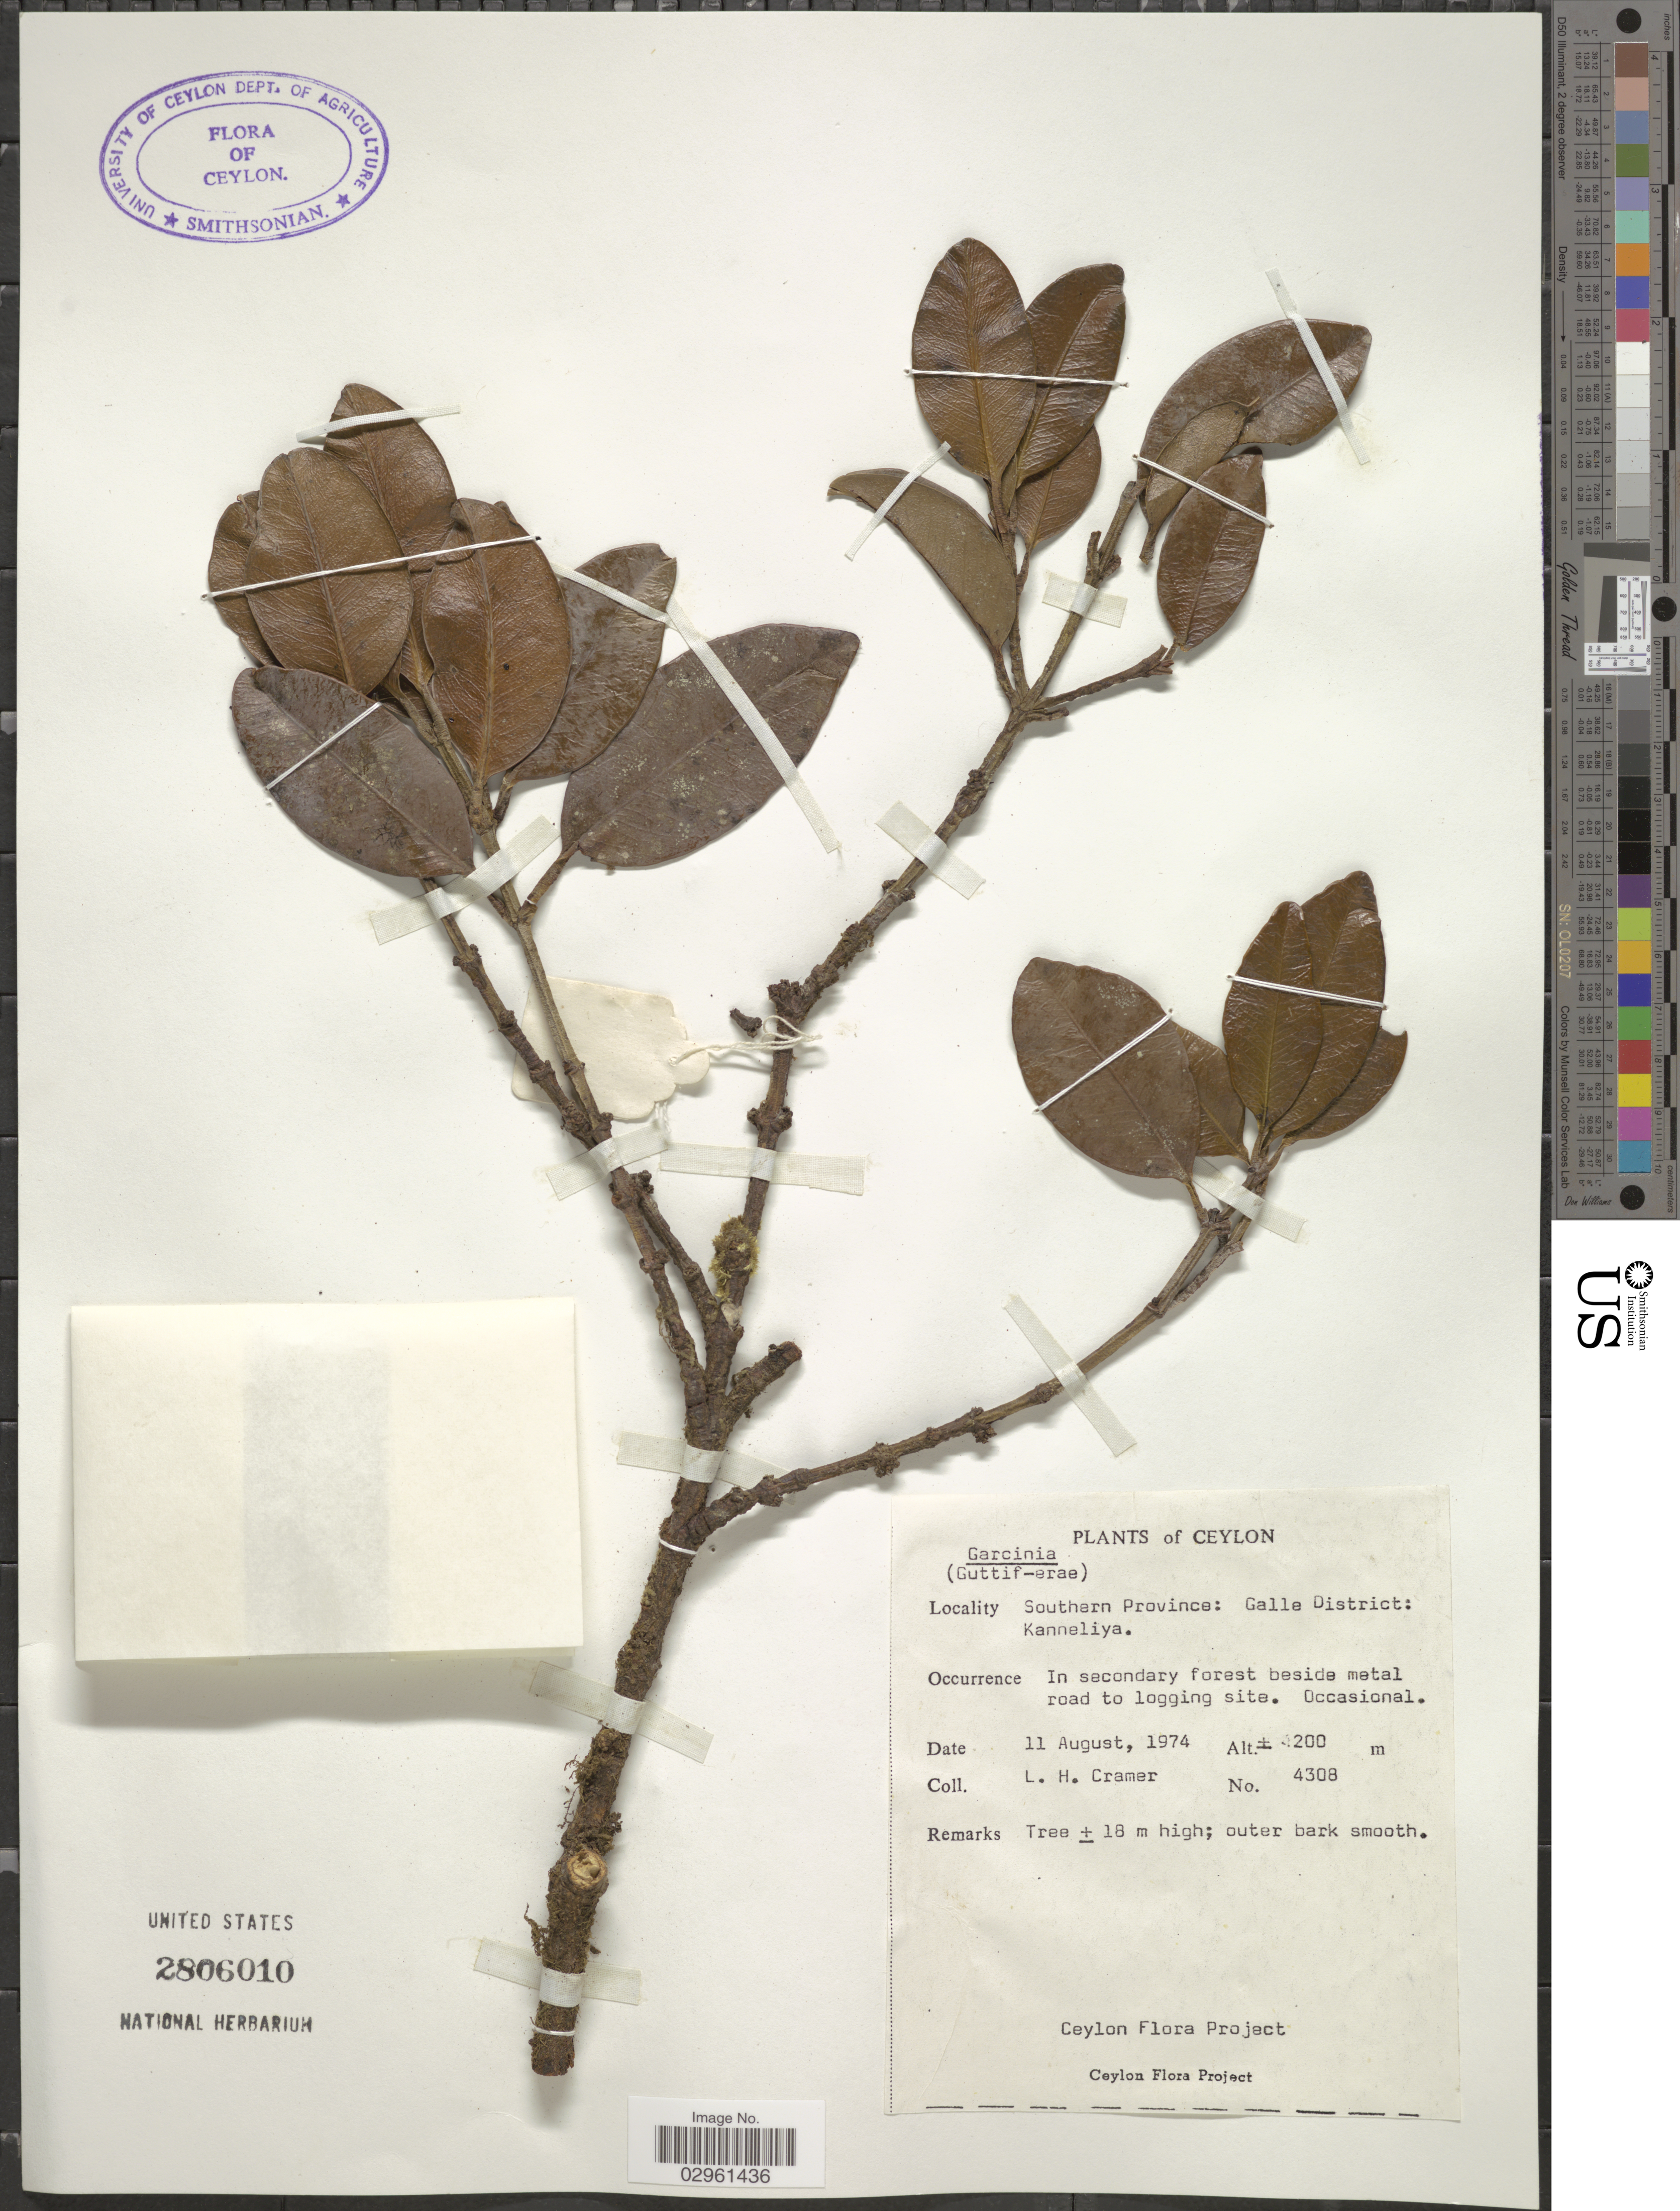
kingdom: Plantae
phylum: Tracheophyta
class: Magnoliopsida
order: Malpighiales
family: Clusiaceae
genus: Garcinia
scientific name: Garcinia sp.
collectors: L. H. Cramer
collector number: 4308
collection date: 1974-08-11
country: Sri Lanka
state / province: Southern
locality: Ceylon. Galle District: Kanneliya. In secondary forest beside metal road to logging site.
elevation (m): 200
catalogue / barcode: US 2806010